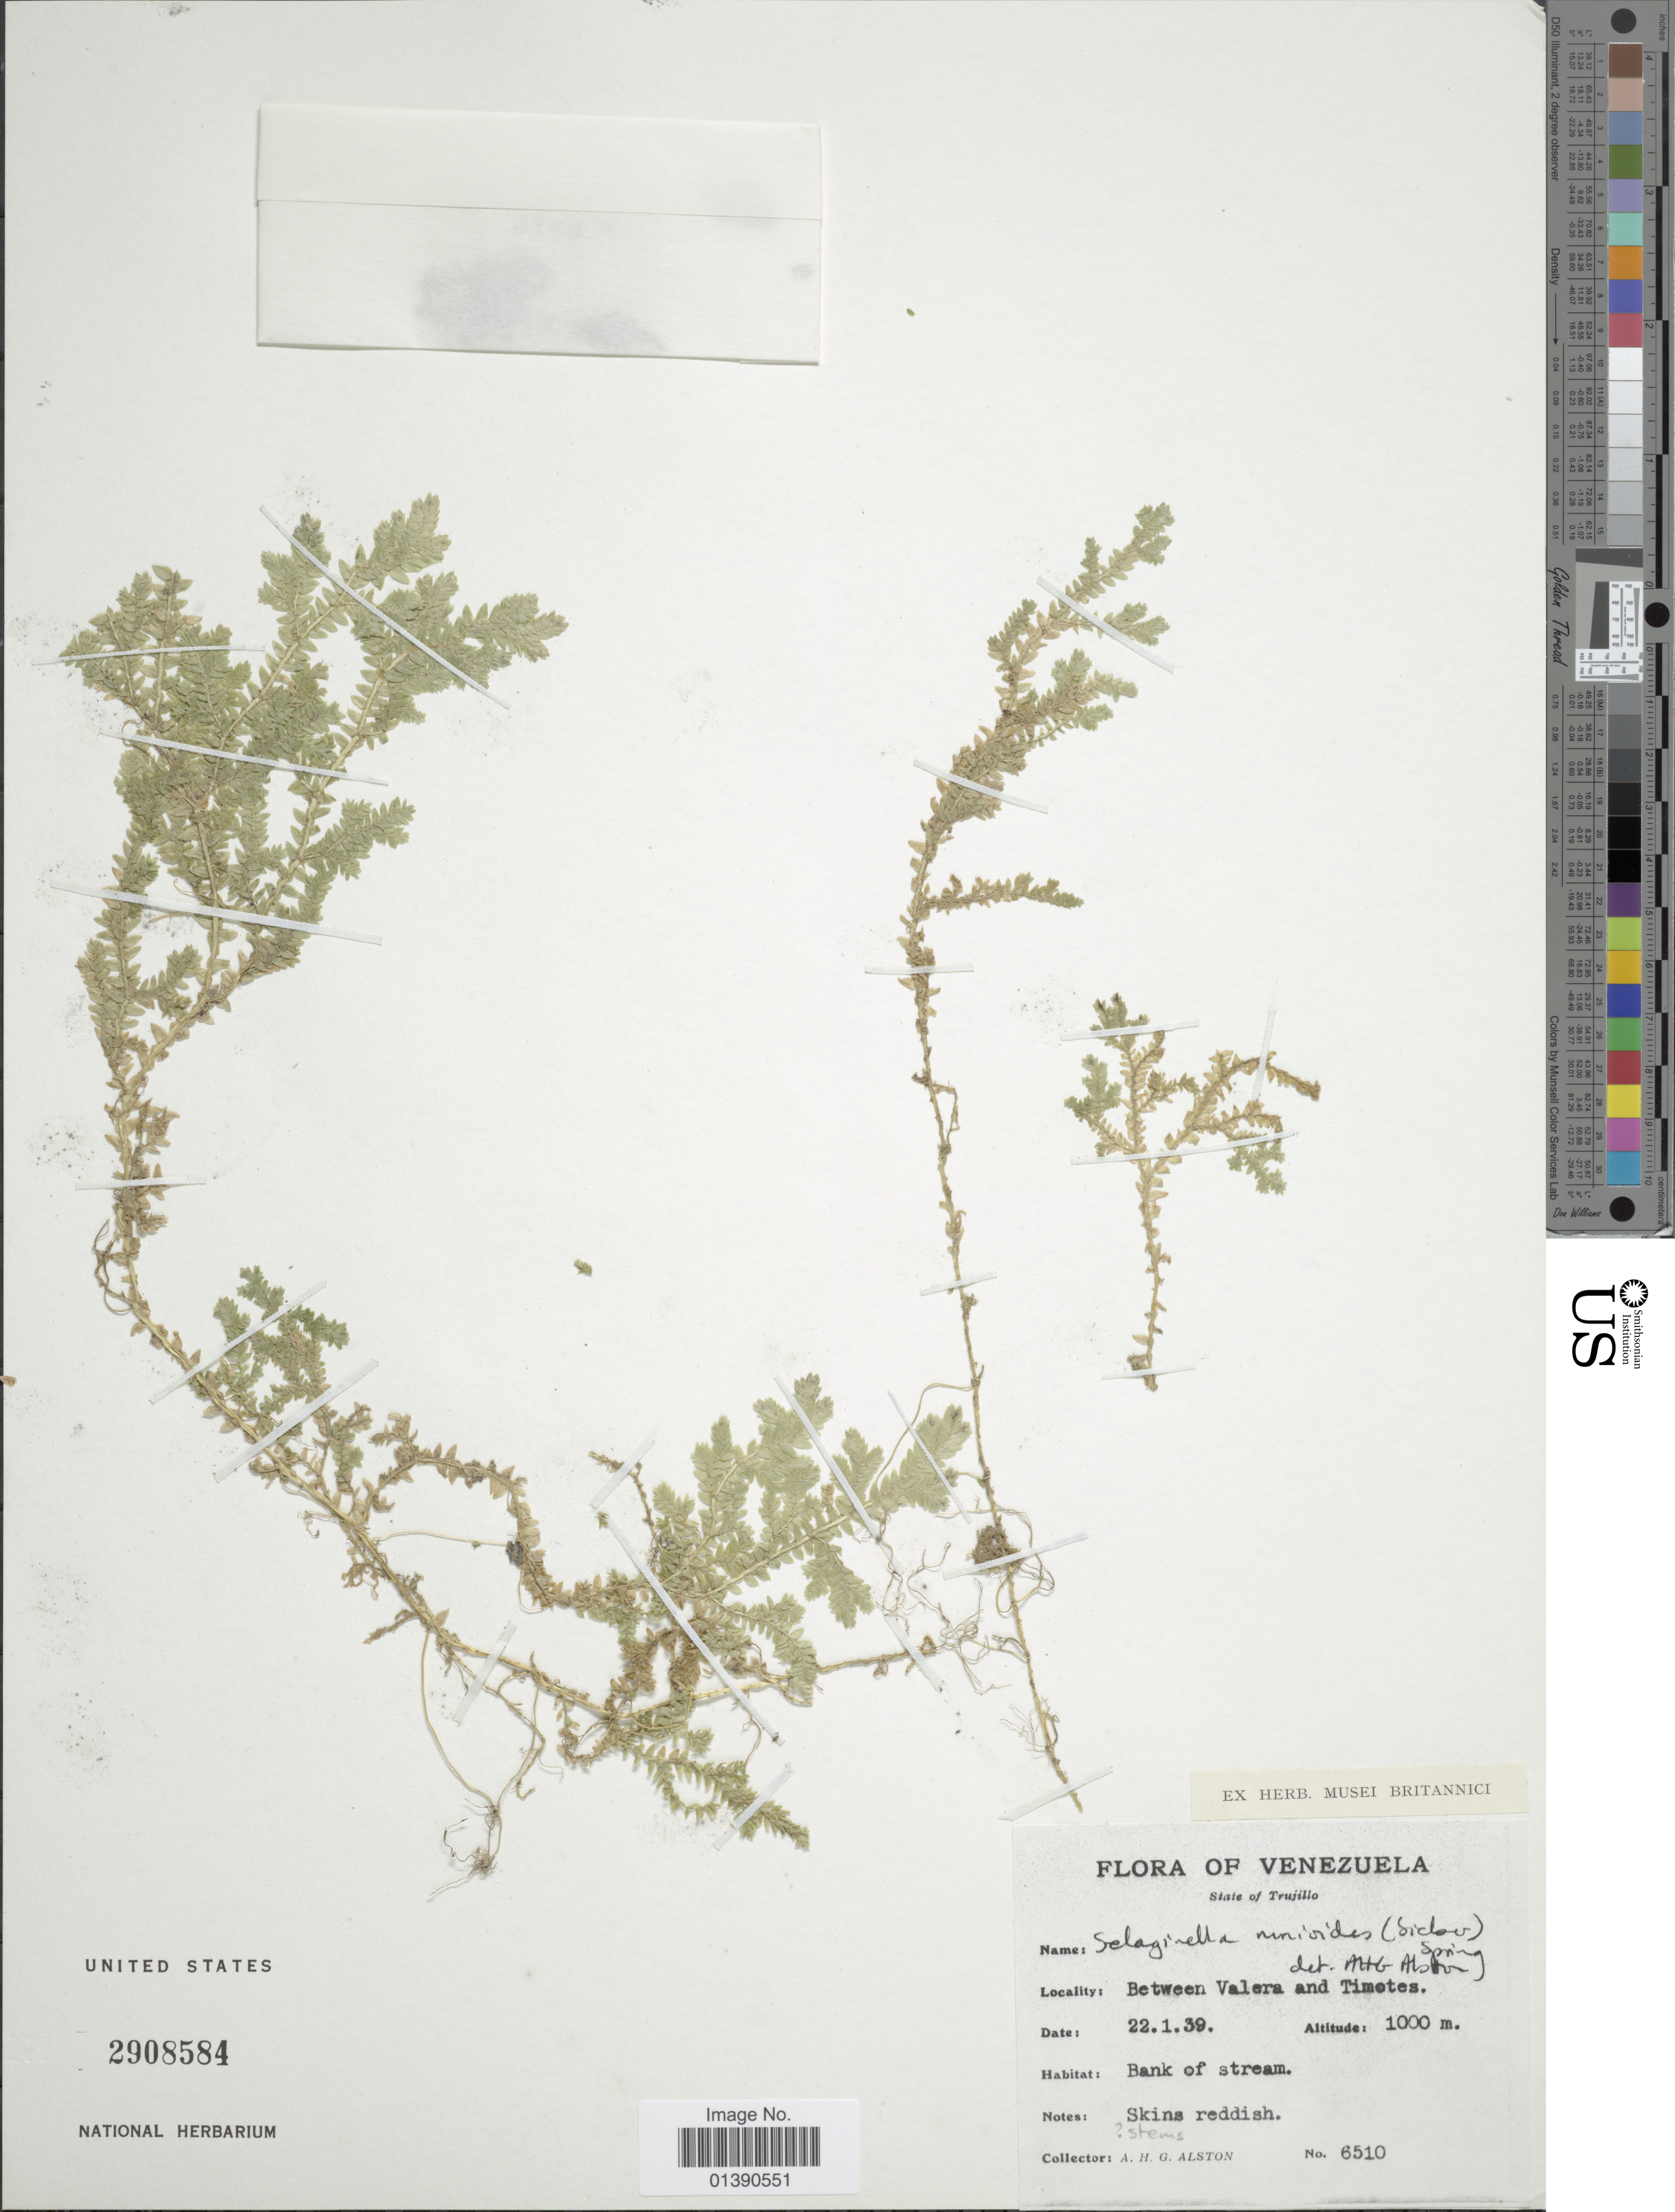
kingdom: Plantae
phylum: Tracheophyta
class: Lycopodiopsida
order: Selaginellales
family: Selaginellaceae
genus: Selaginella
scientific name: Selaginella diffusa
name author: (C. Presl) Spring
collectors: A. H. Alston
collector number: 6510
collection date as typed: Transcribed d/m/y: 22/1/39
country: Venezuela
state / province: Trujillo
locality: Between Valera and Timetes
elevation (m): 1000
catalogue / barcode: US 2908584